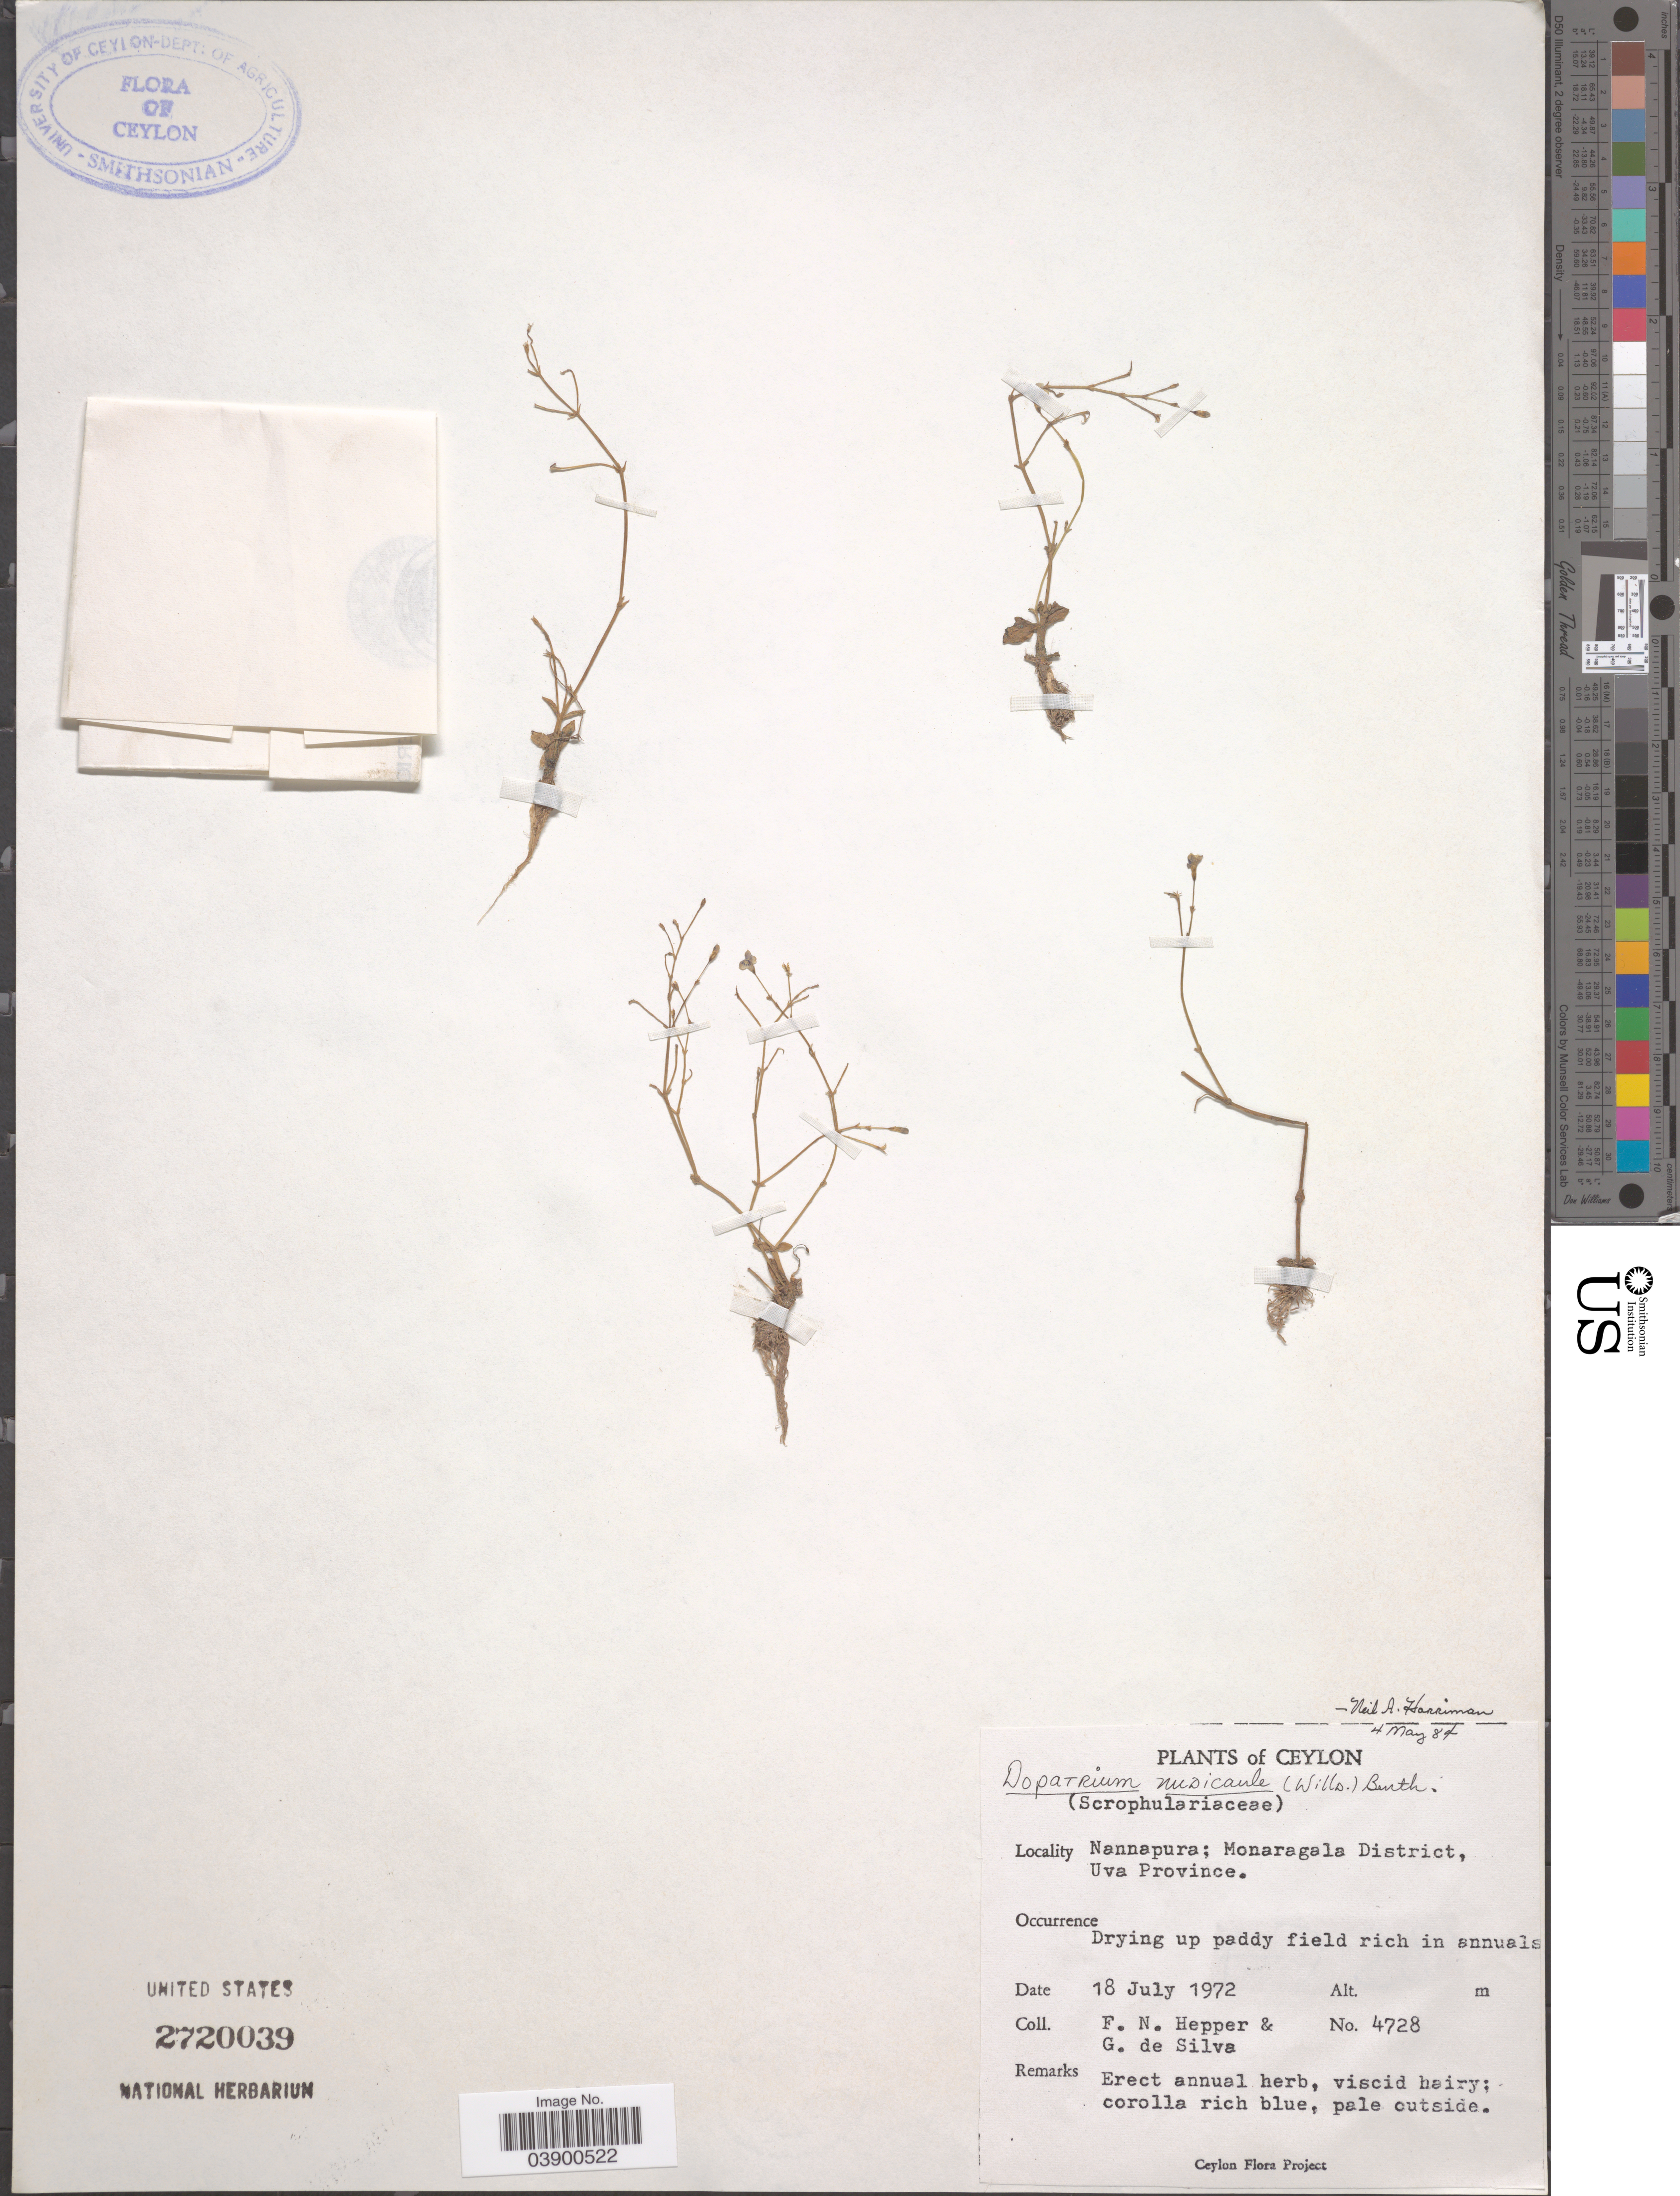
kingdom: Plantae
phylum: Tracheophyta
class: Magnoliopsida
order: Lamiales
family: Plantaginaceae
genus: Dopatrium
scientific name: Dopatrium nudicaule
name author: (Willd.) Benth.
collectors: F. Hepper & G. De Silva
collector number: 4728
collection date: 1972-07-18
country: Sri Lanka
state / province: Uva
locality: Ceylon. Nannapura: Monaragala District.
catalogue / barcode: US 2720039